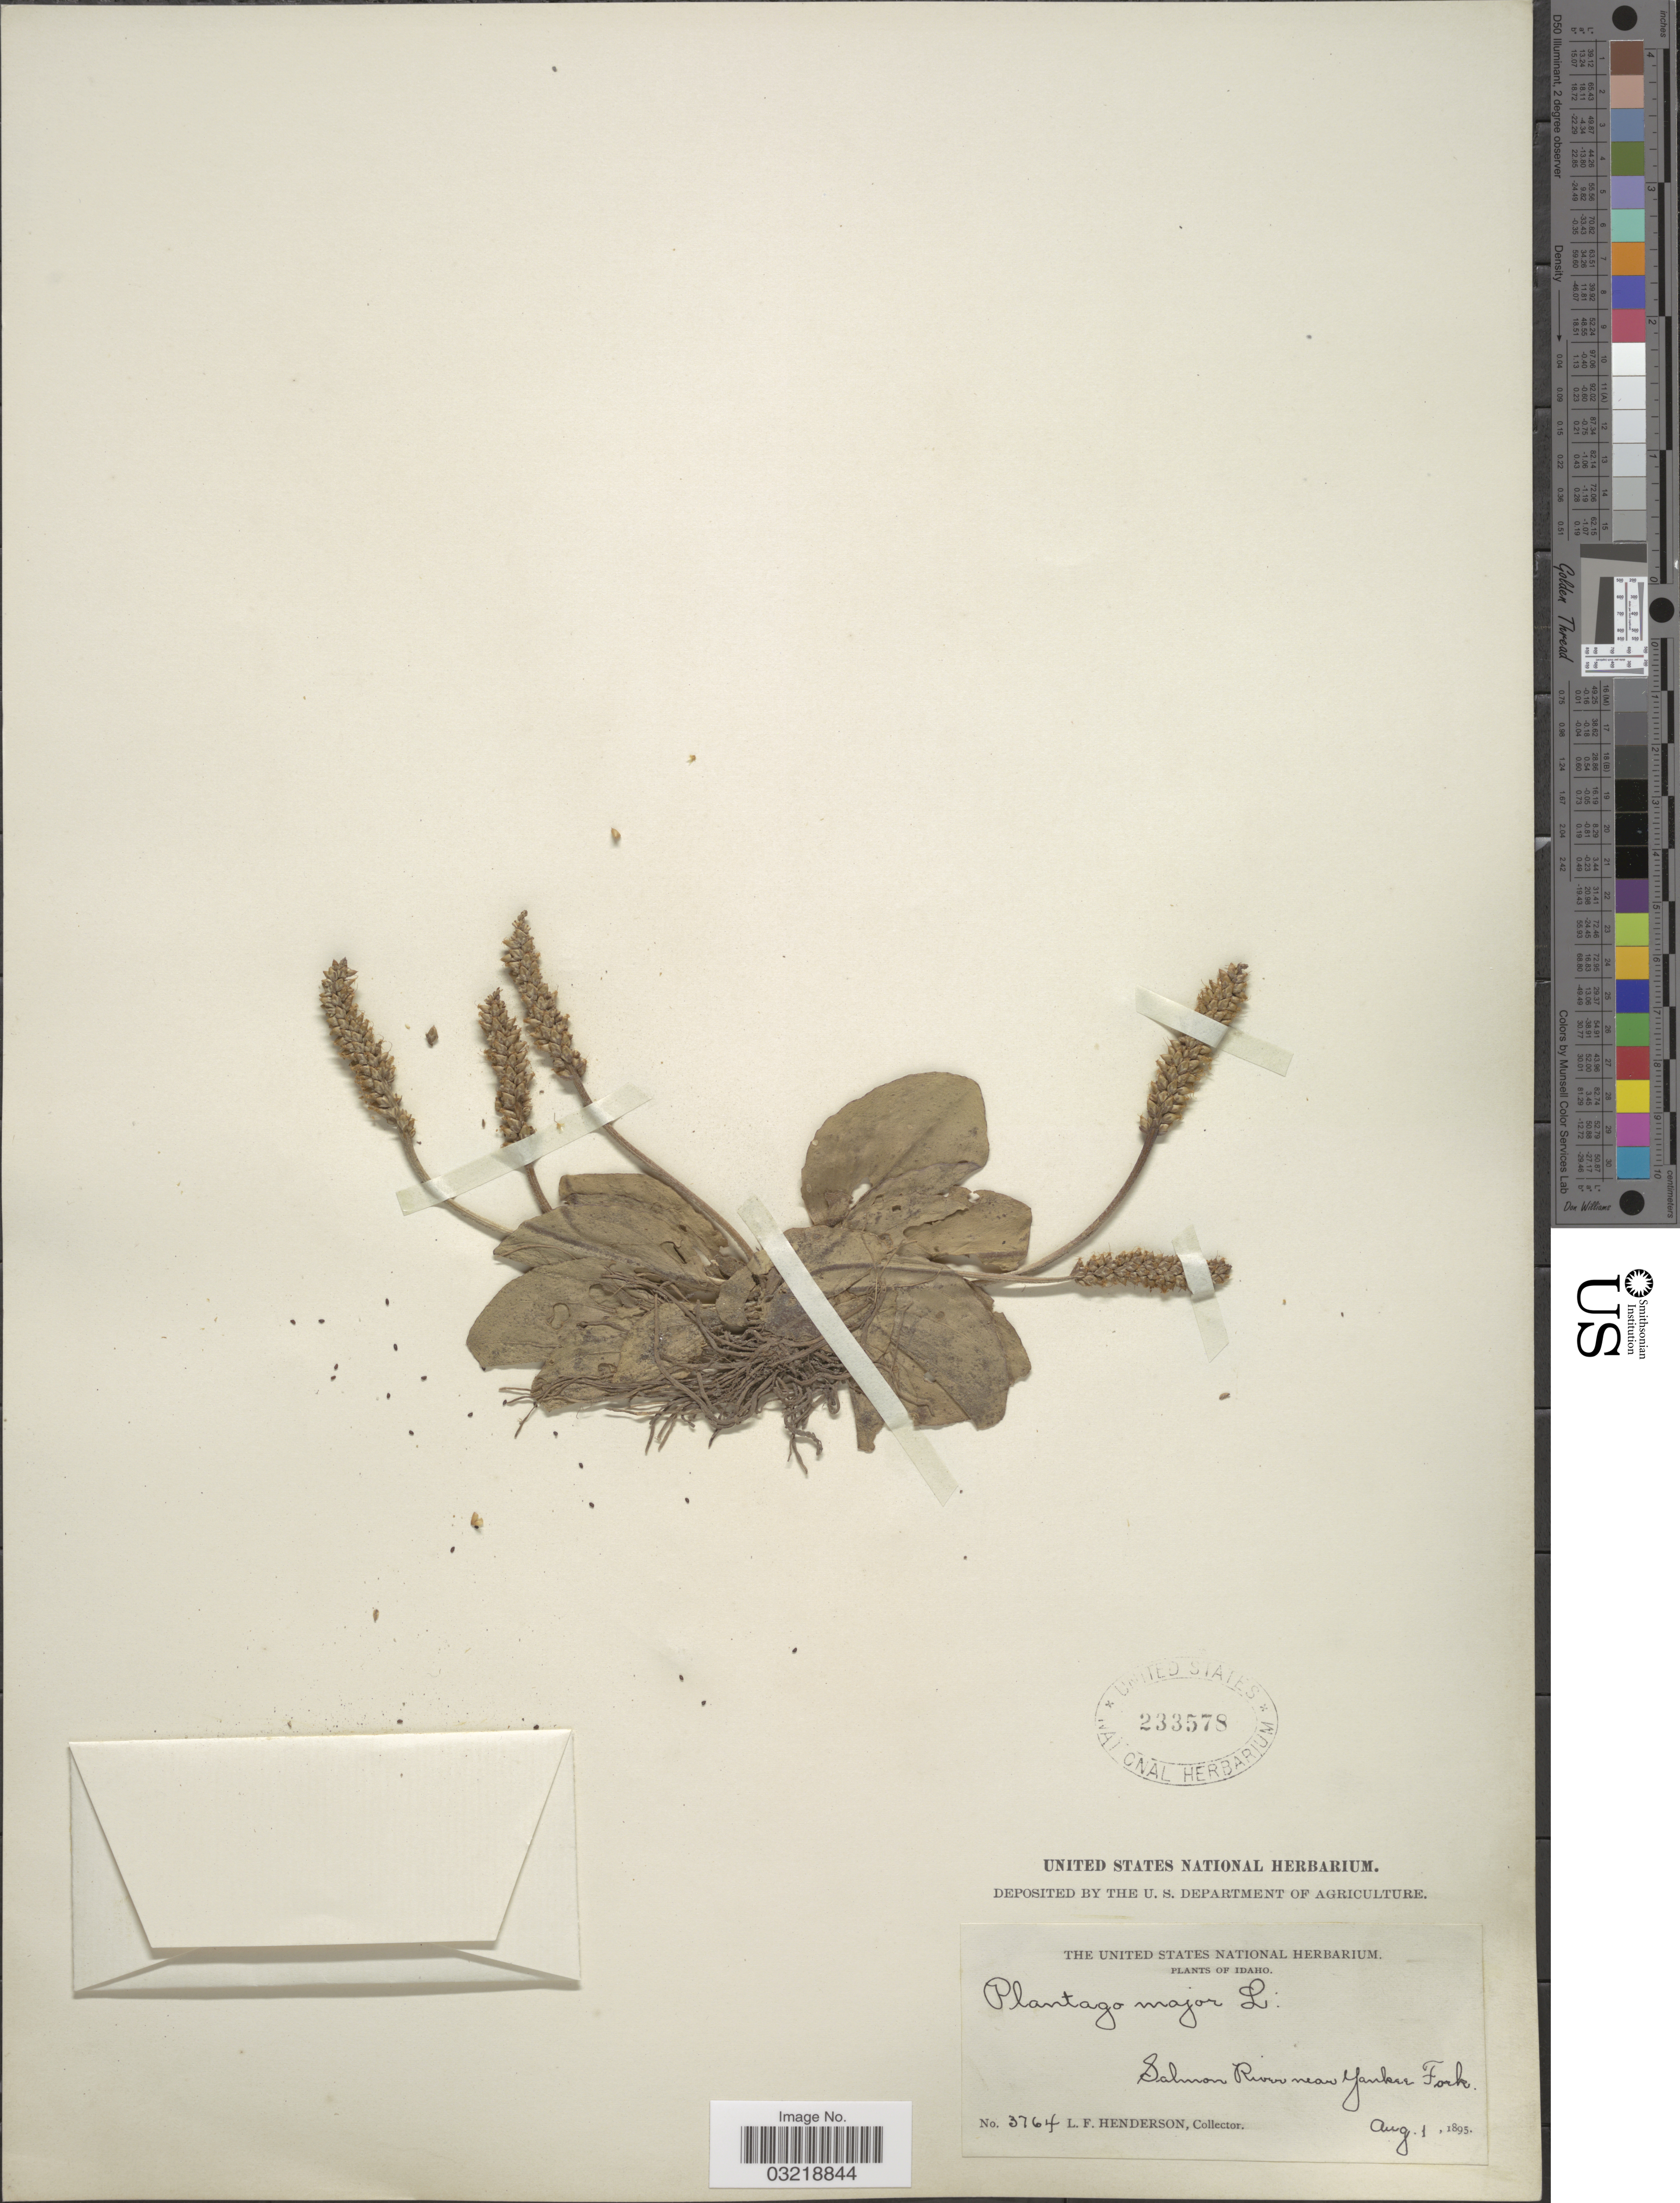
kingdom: Plantae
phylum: Tracheophyta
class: Magnoliopsida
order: Lamiales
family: Plantaginaceae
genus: Plantago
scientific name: Plantago major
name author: L.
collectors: L. Henderson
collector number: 3764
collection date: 1895-08-01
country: United States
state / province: Idaho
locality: Salmon River near Yankee Fork.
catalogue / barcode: US 233578